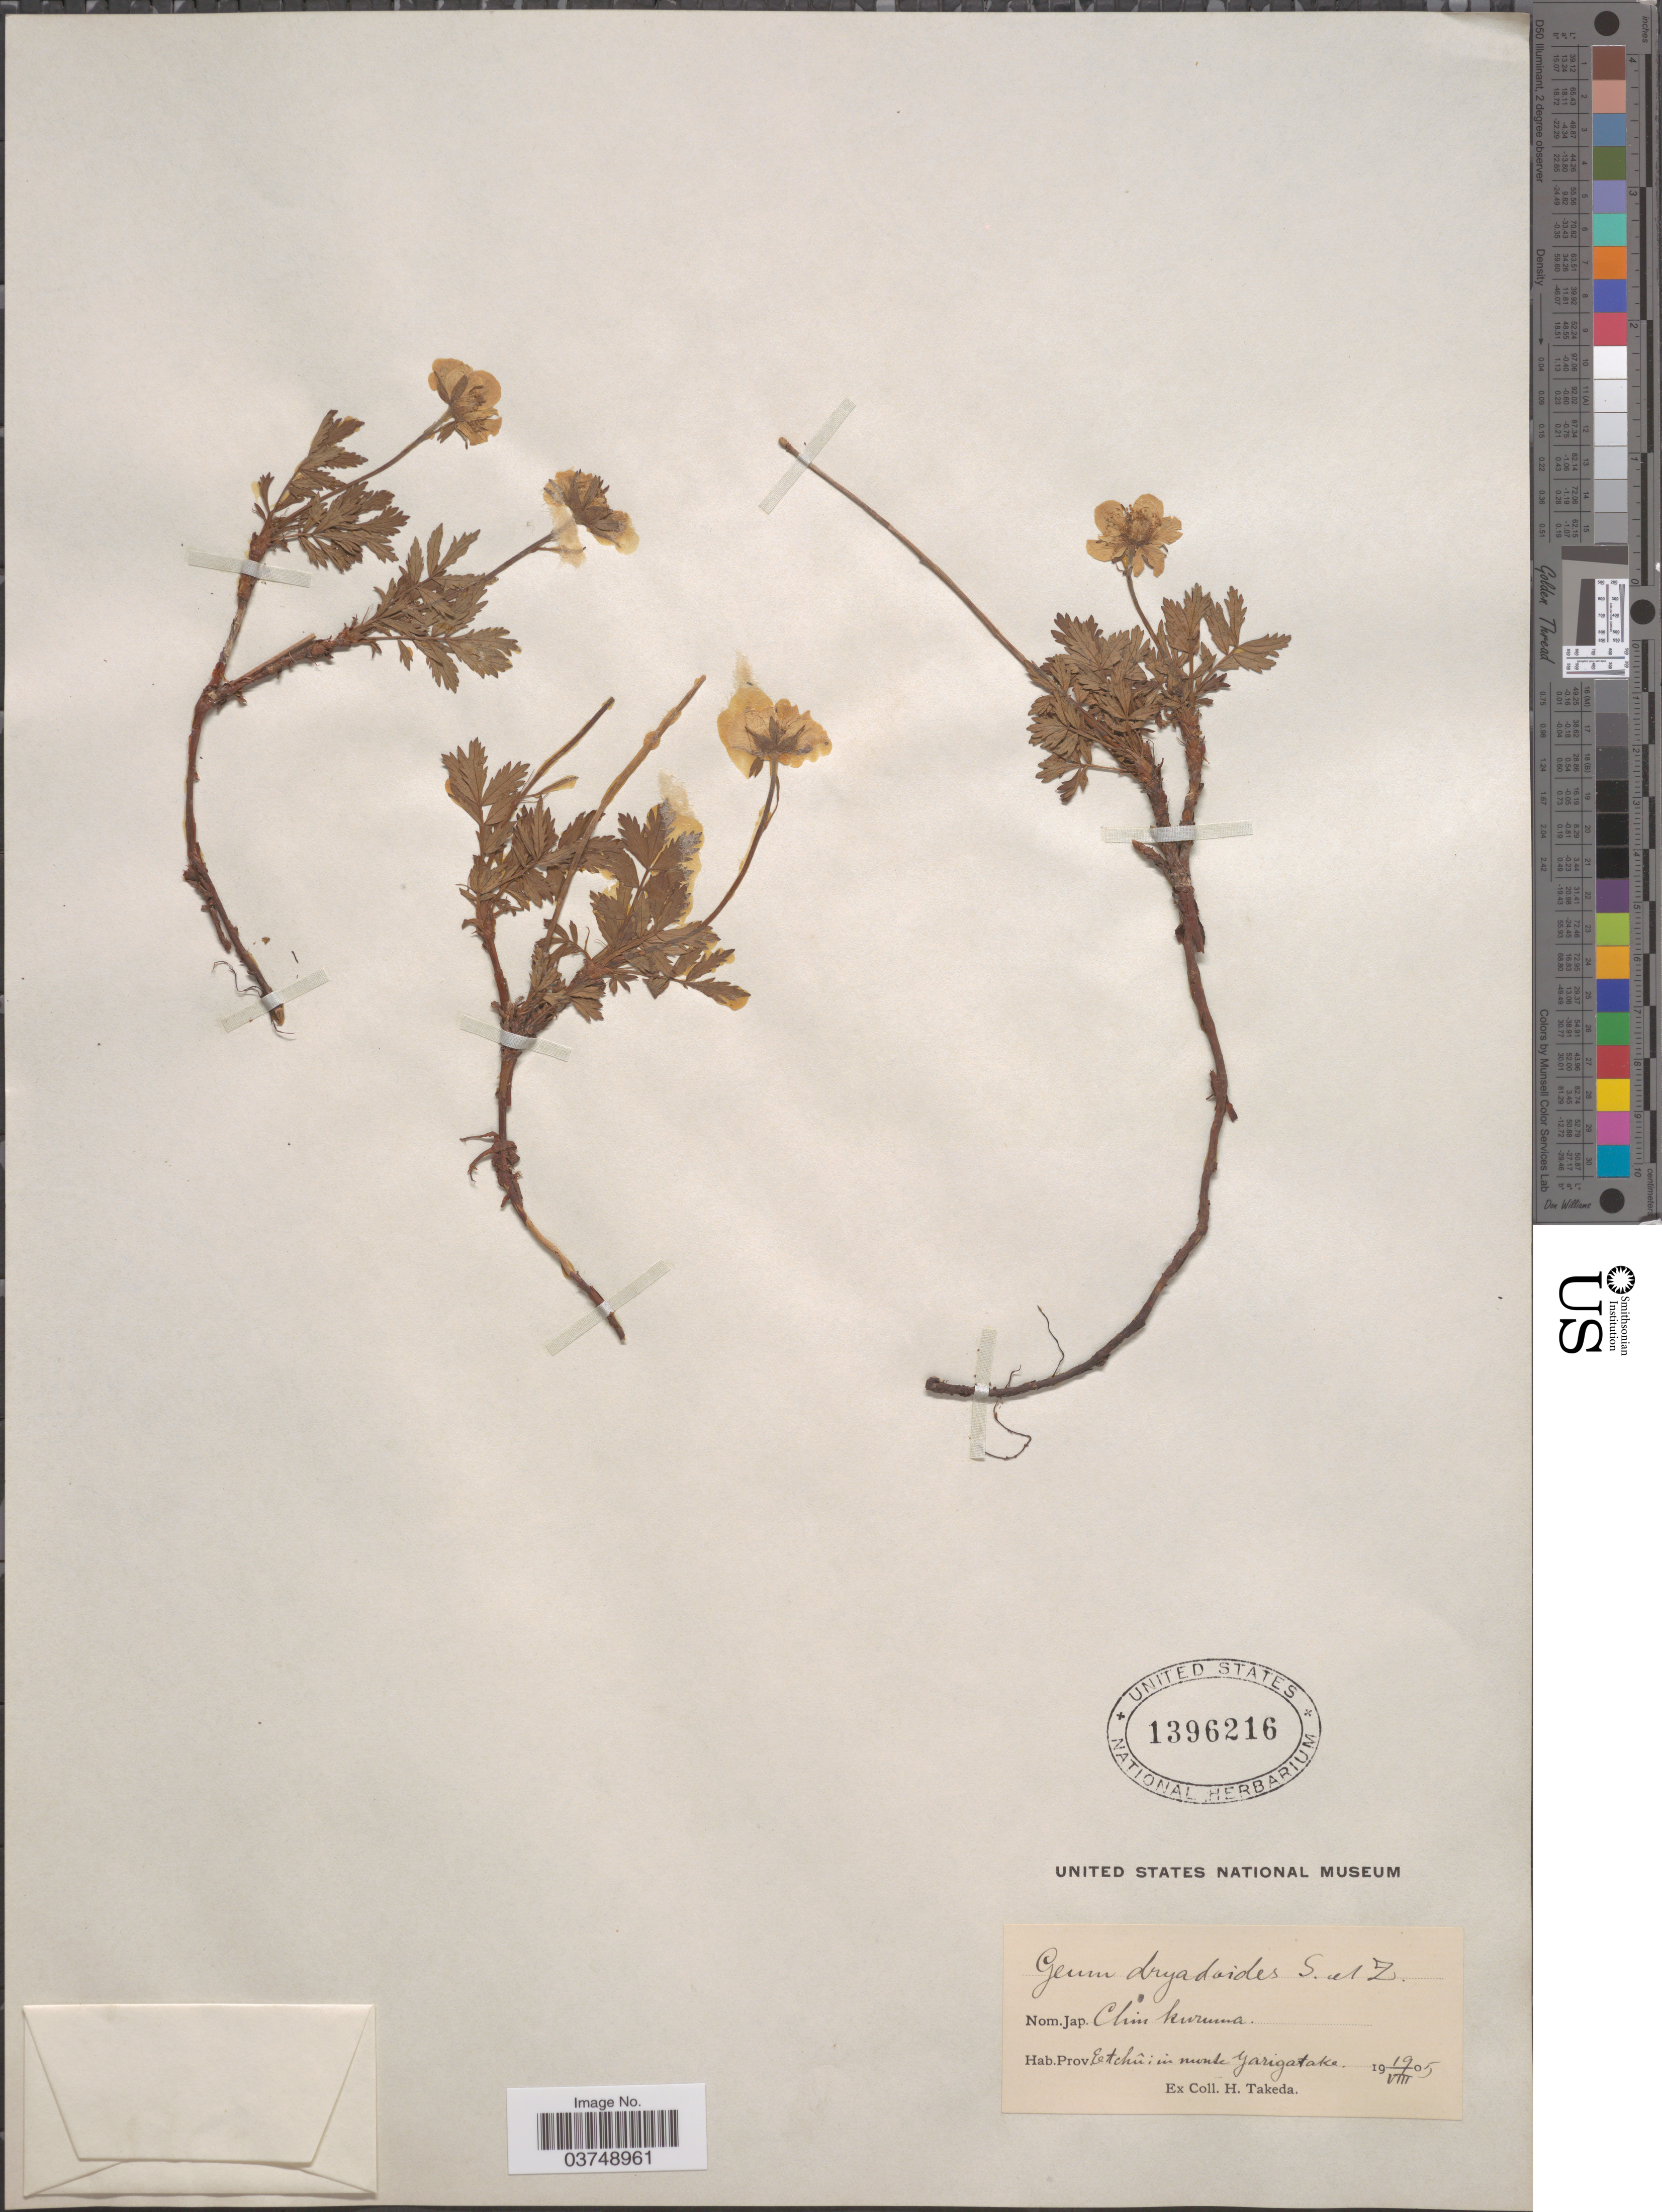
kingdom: Plantae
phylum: Tracheophyta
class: Magnoliopsida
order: Rosales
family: Rosaceae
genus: Sieversia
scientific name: Sieversia pentapetala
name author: (L.) Greene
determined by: Strong, Mark T., (BOT), Smithsonian Institution - National Museum of Natural History (UNITED STATES)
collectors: H. Takeda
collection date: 1905-08-19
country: Japan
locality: Prov. Etchû in monte Yarigatake.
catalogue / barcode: US 1396216